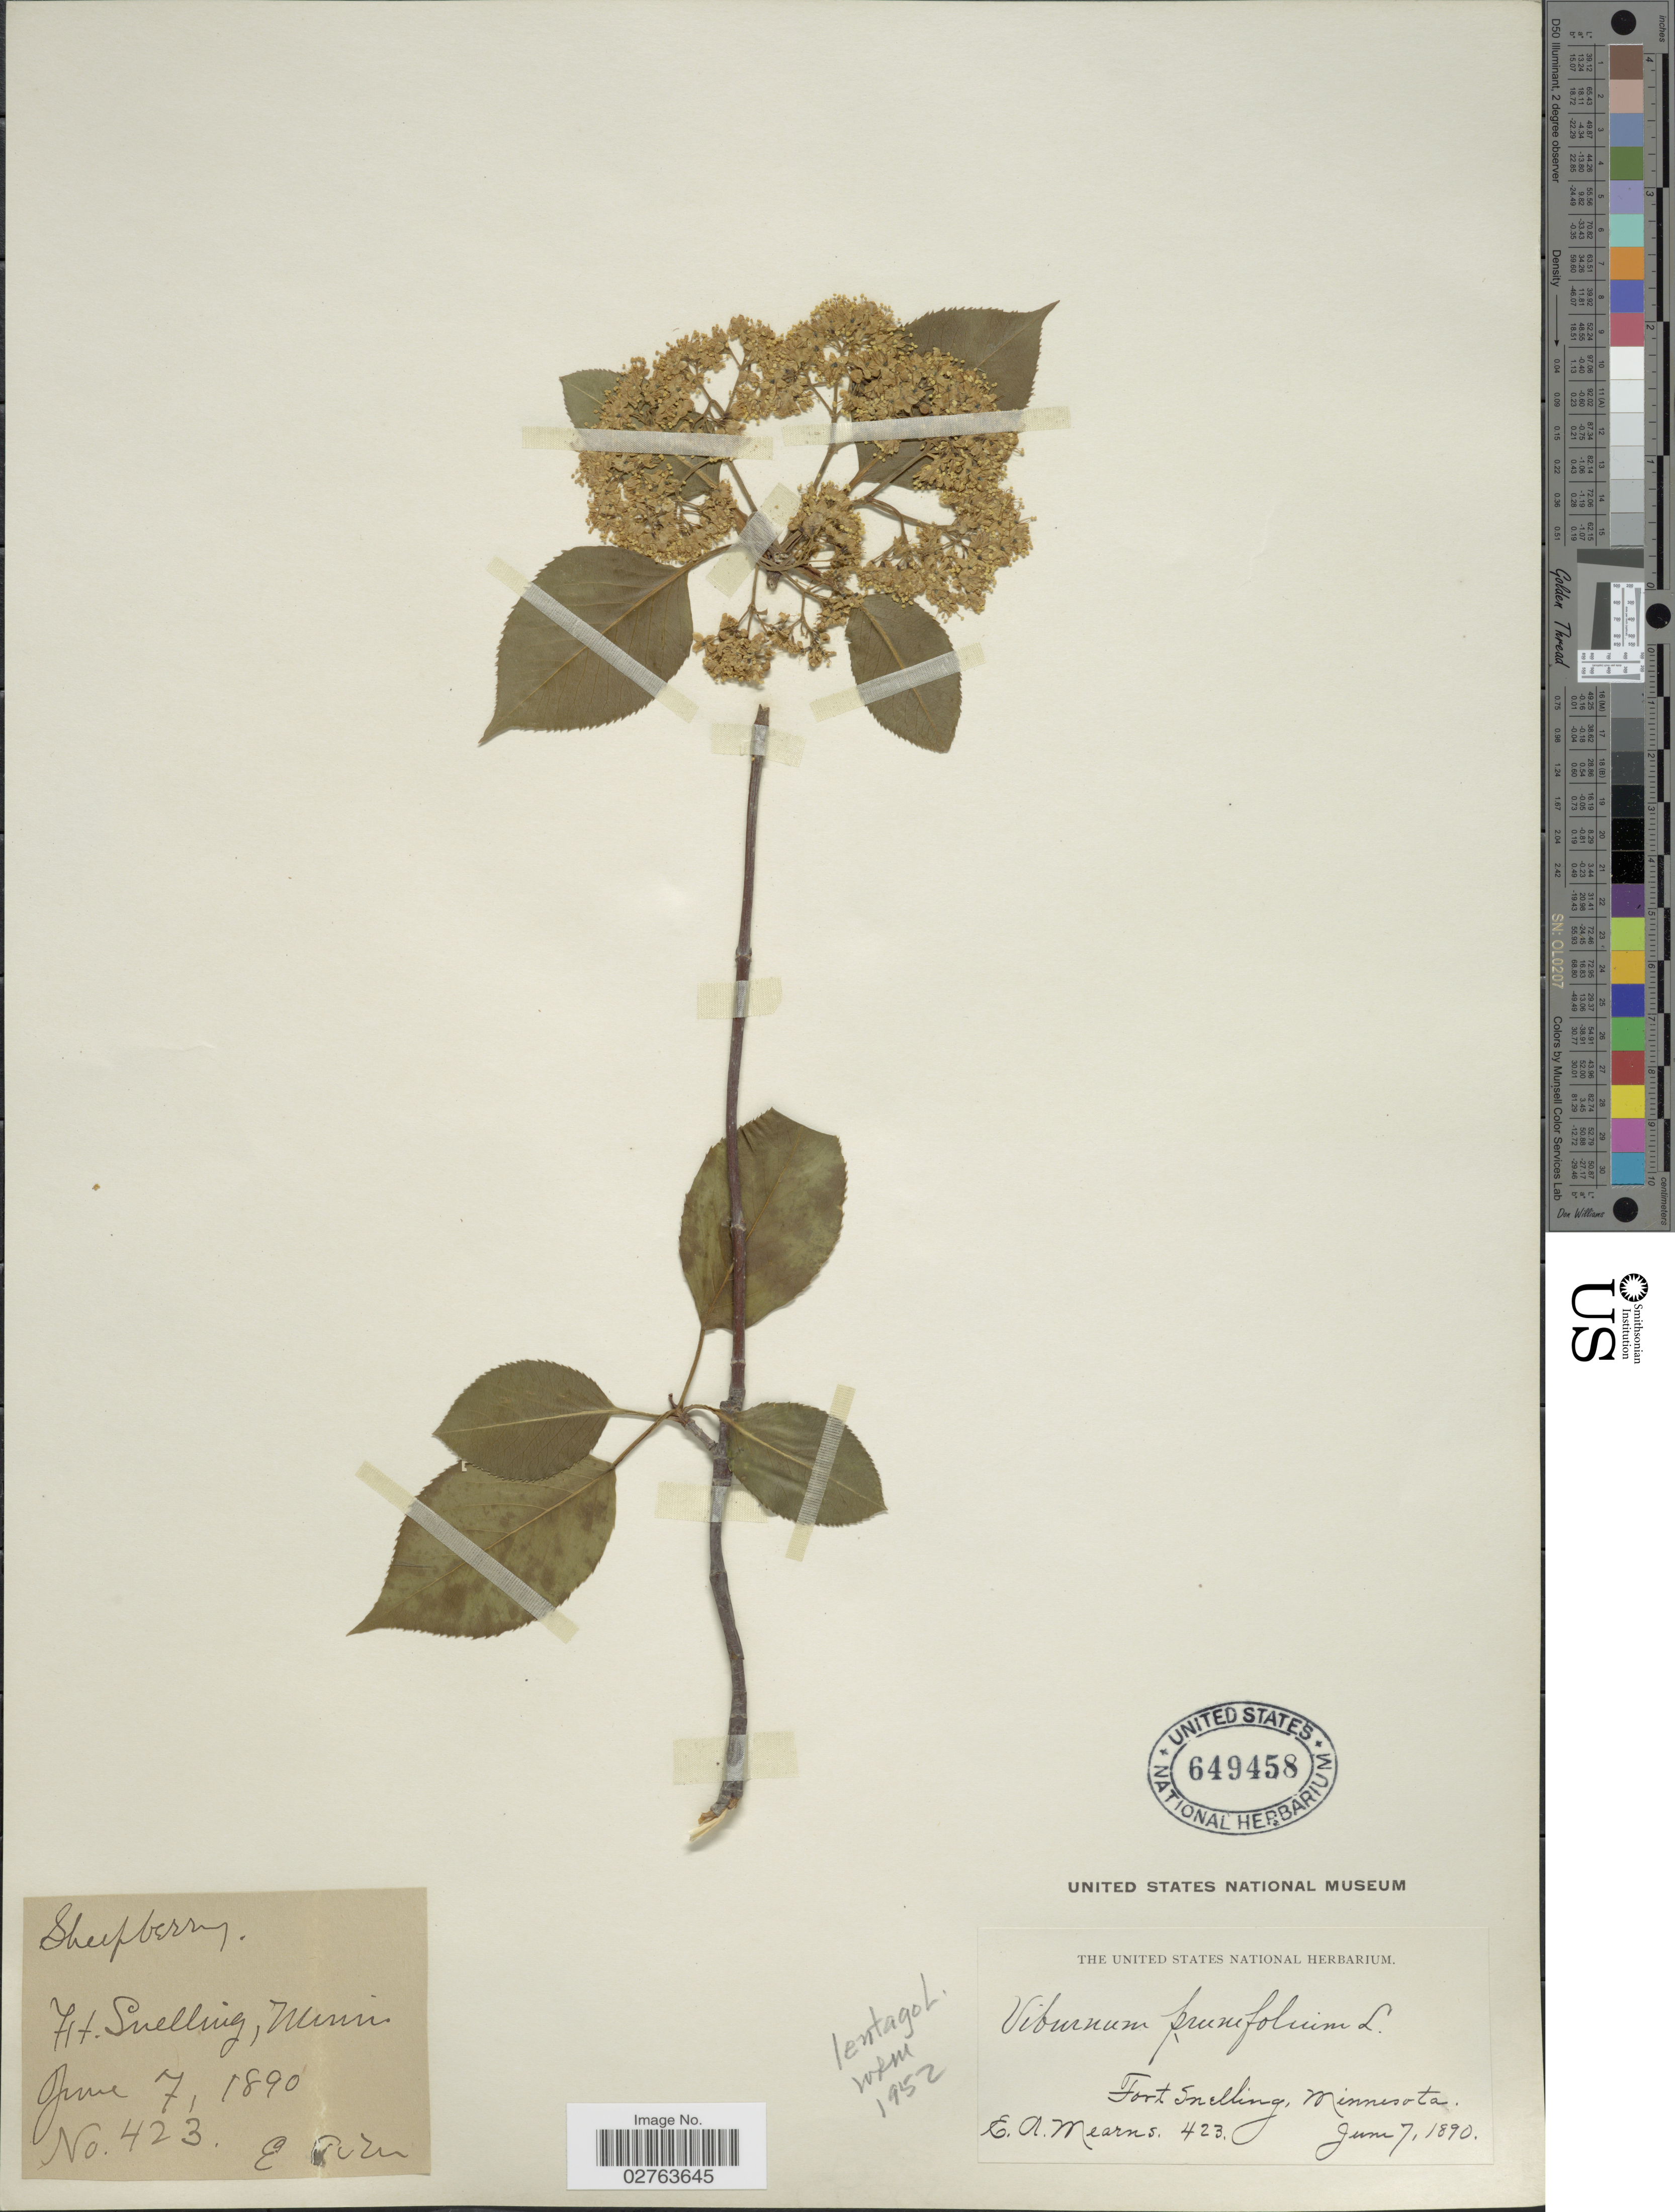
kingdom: Plantae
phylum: Tracheophyta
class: Magnoliopsida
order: Dipsacales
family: Viburnaceae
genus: Viburnum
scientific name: Viburnum lentago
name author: L.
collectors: E. A. Mearns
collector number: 423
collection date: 1890-06-07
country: United States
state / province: Minnesota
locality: Fort Snelling.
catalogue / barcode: US 649458